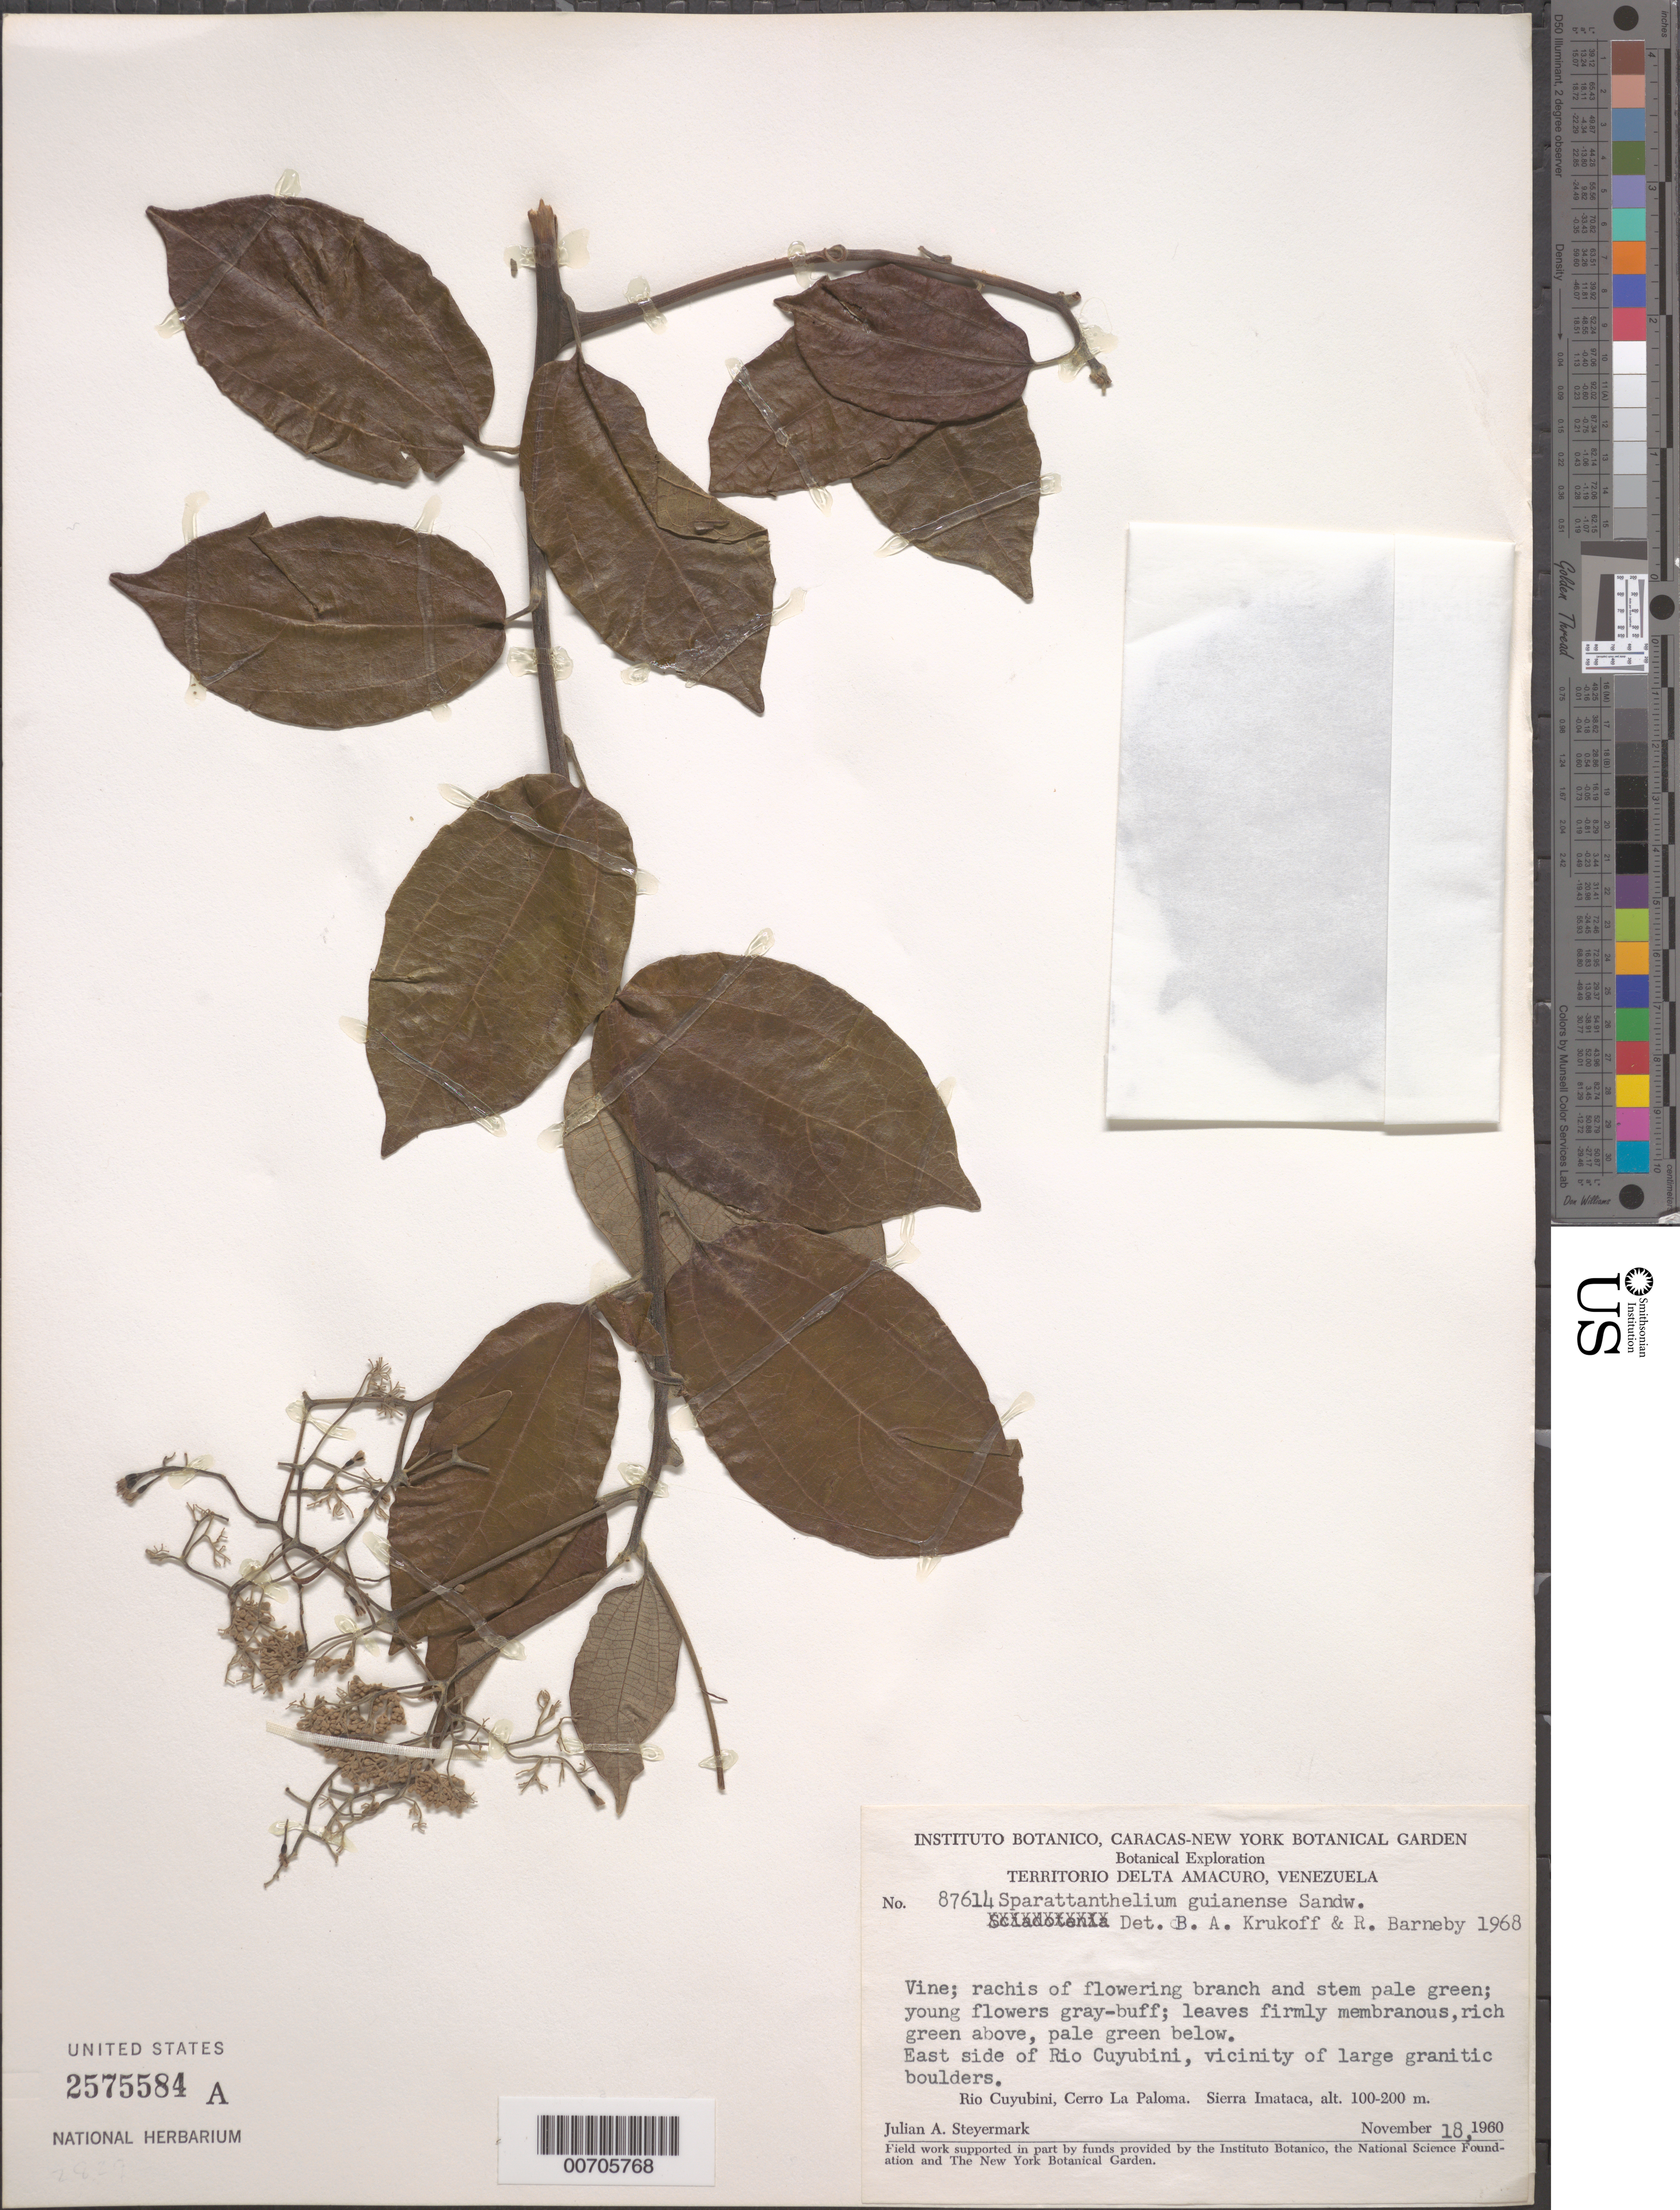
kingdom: Plantae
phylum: Tracheophyta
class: Magnoliopsida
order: Laurales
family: Hernandiaceae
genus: Sparattanthelium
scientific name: Sparattanthelium guianense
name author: Sandwith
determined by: Krukoff, B. A.; Barneby, R. C.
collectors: J. Steyermark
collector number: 87614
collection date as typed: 18-Nov-60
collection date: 1960-11-18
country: Venezuela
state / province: Delta Amacuro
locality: Río Cuyubini, E side; Cerro La Paloma, Sierra Imataca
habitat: On large granitic boulders, east side of Rio Cuyubini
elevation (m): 100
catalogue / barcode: US 2575584A